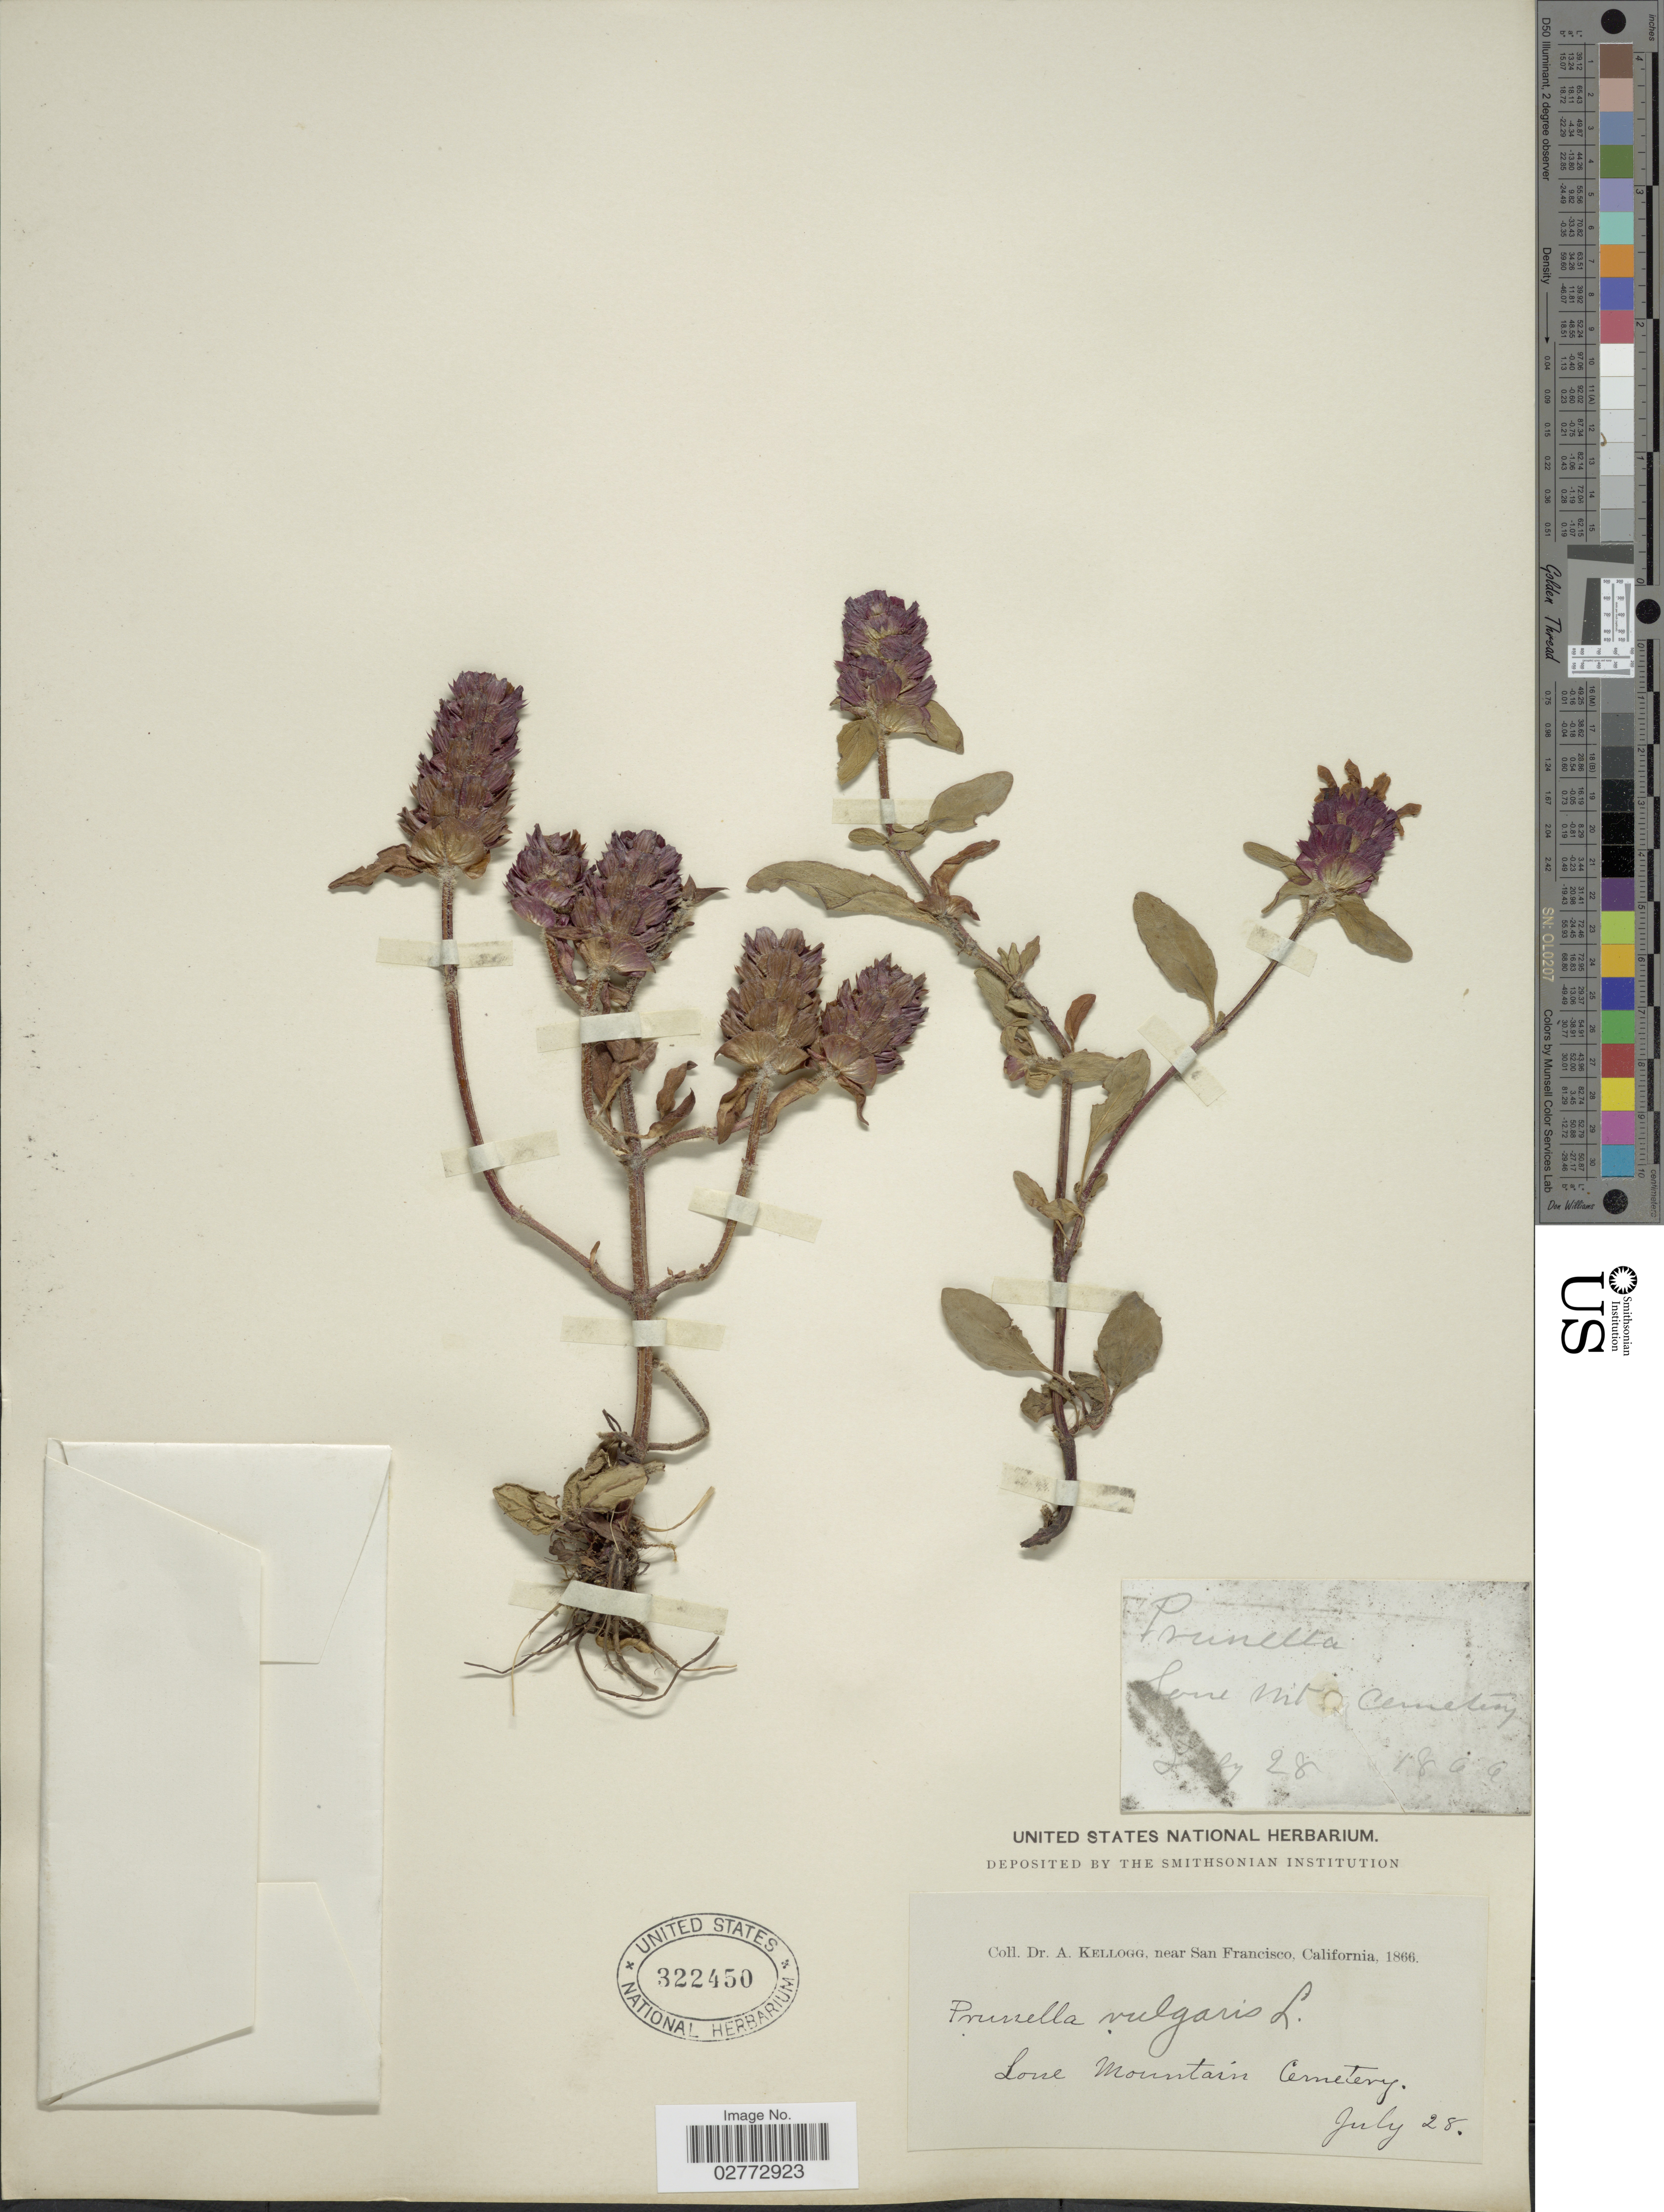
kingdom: Plantae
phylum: Tracheophyta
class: Magnoliopsida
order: Lamiales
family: Lamiaceae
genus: Prunella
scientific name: Prunella vulgaris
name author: L.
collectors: A. Kellogg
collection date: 1866-07-28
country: United States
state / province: California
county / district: San Francisco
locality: Near San Francisco. Lone Mountain Cemetery.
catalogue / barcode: US 322450